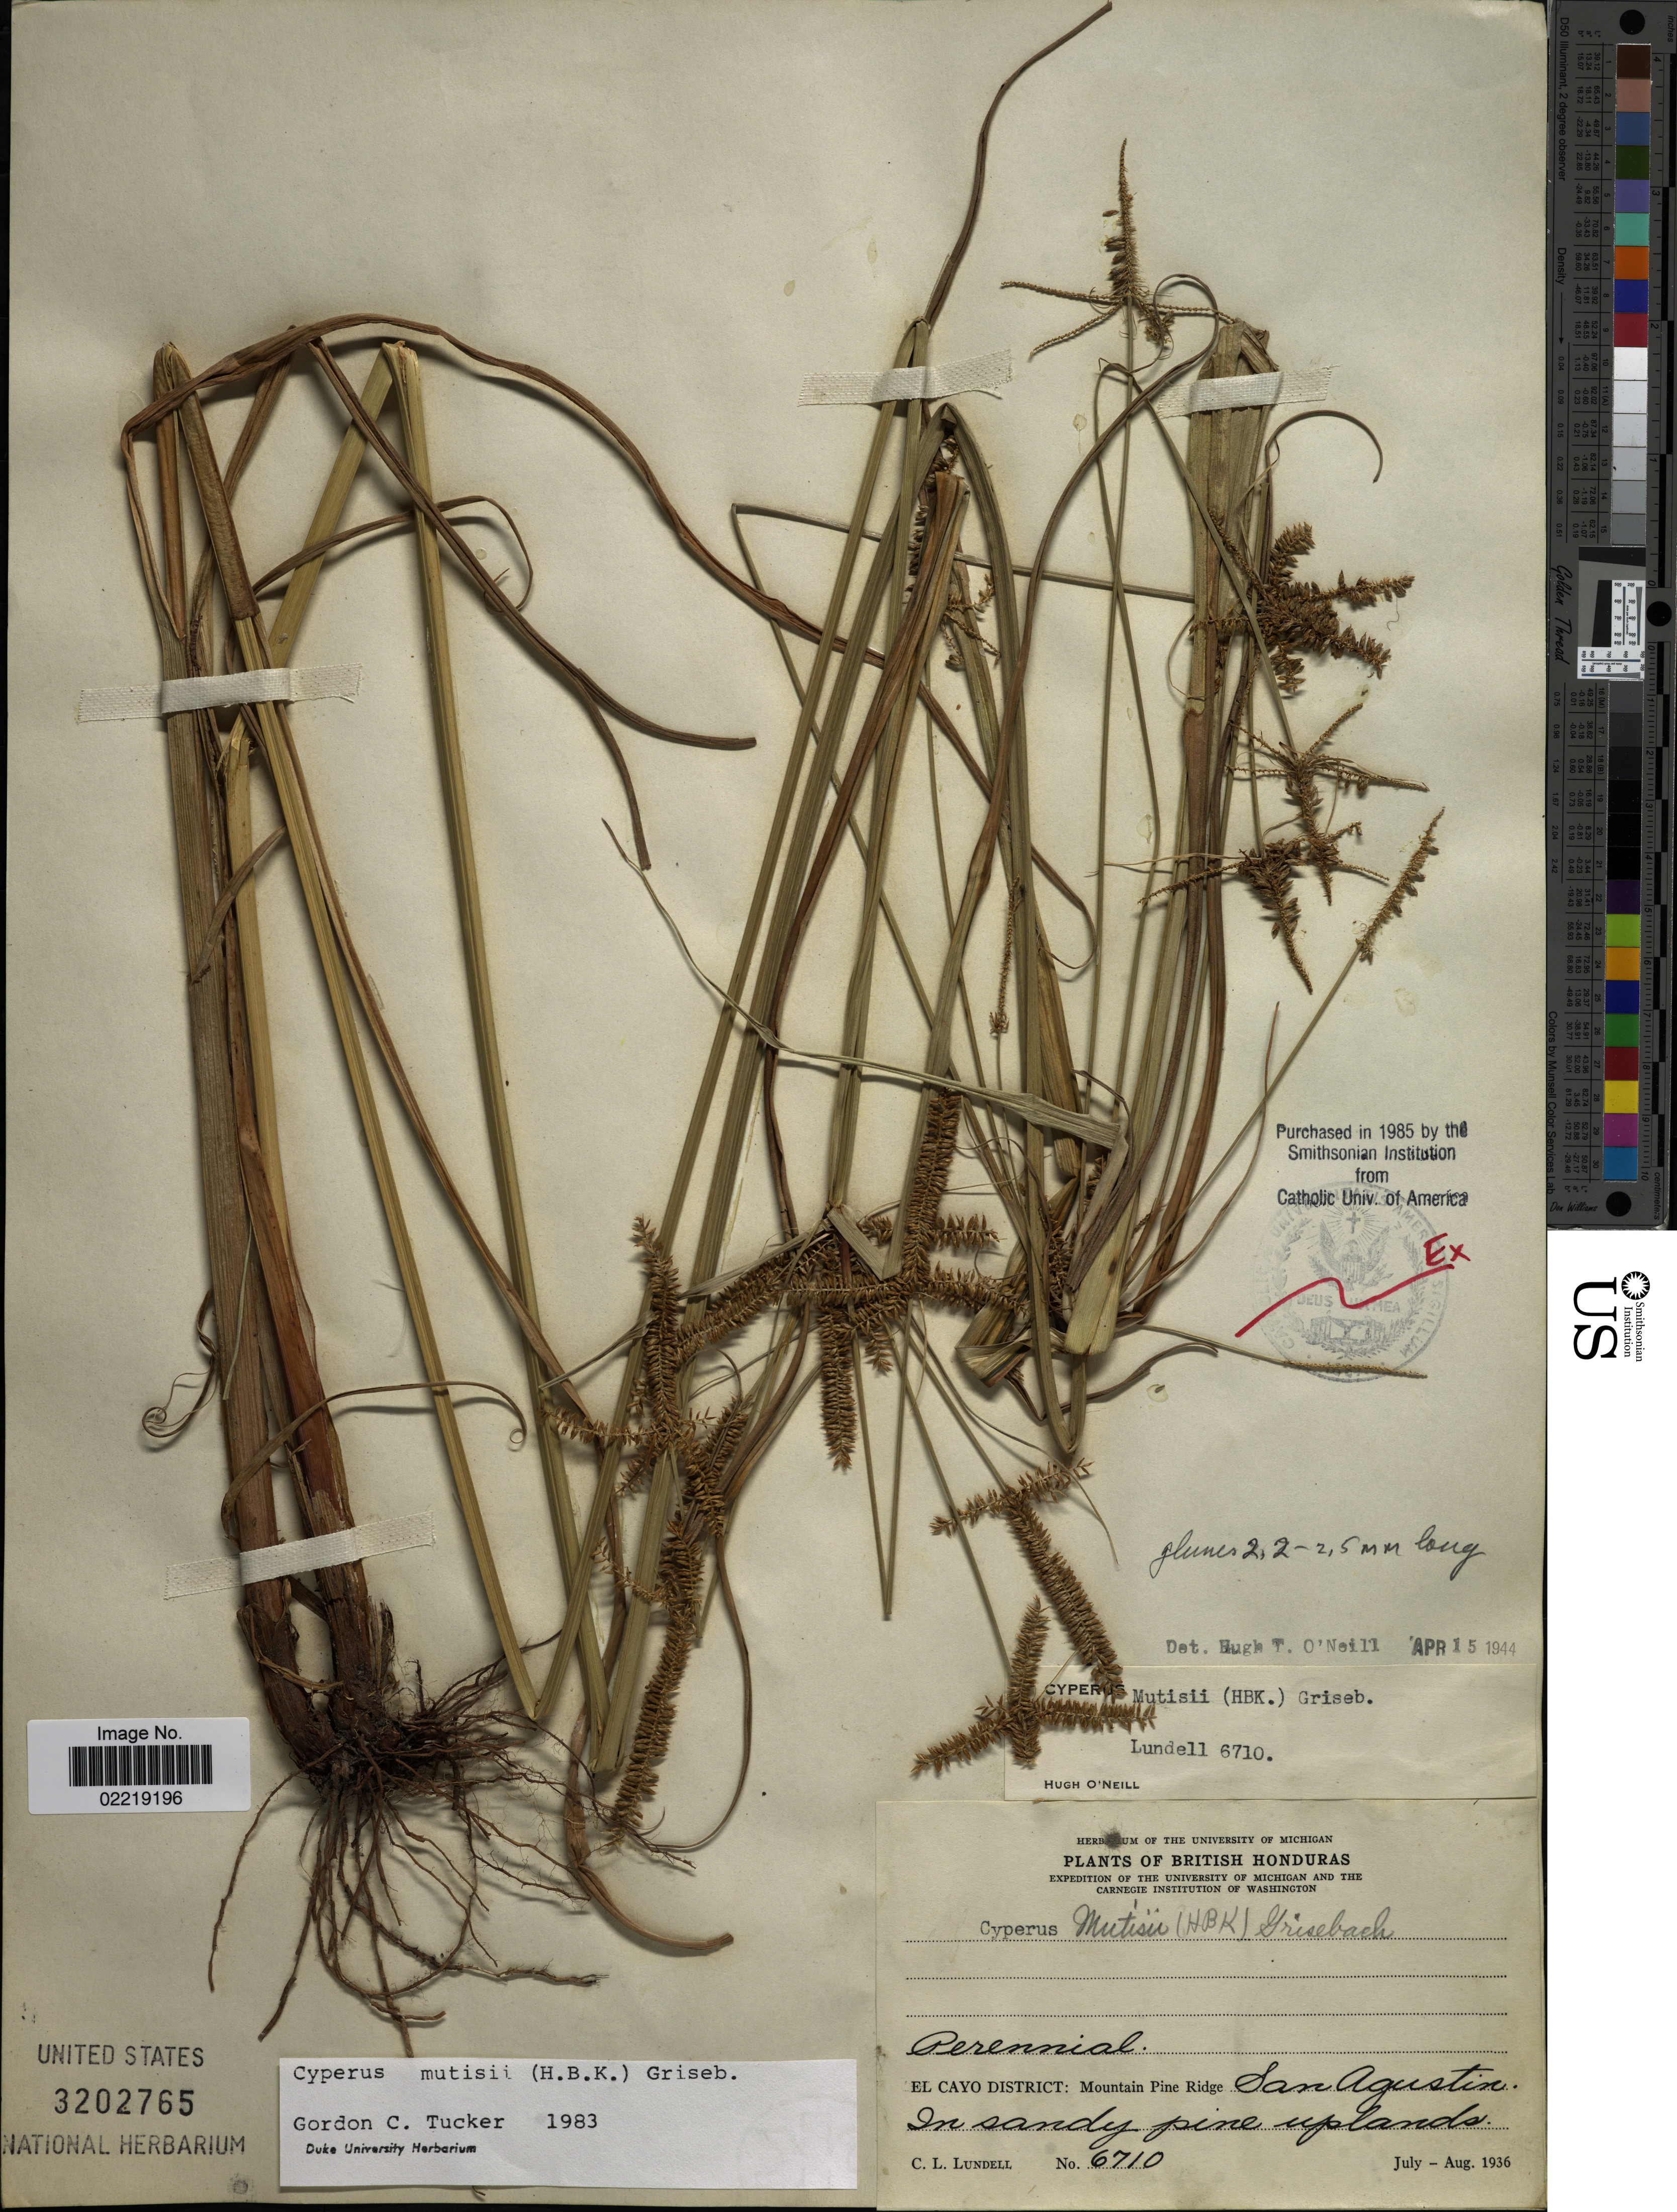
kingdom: Plantae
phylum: Tracheophyta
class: Liliopsida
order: Poales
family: Cyperaceae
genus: Cyperus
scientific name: Cyperus mutisii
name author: (Kunth) Andersson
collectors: C. L. Lundell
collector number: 6710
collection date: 1936-07/1936-08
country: Belize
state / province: Cayo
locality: British Honduras, El Cayo District: Mountain Pine Ridge, San Augustin, in sandy pine upland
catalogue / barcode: US 3202765